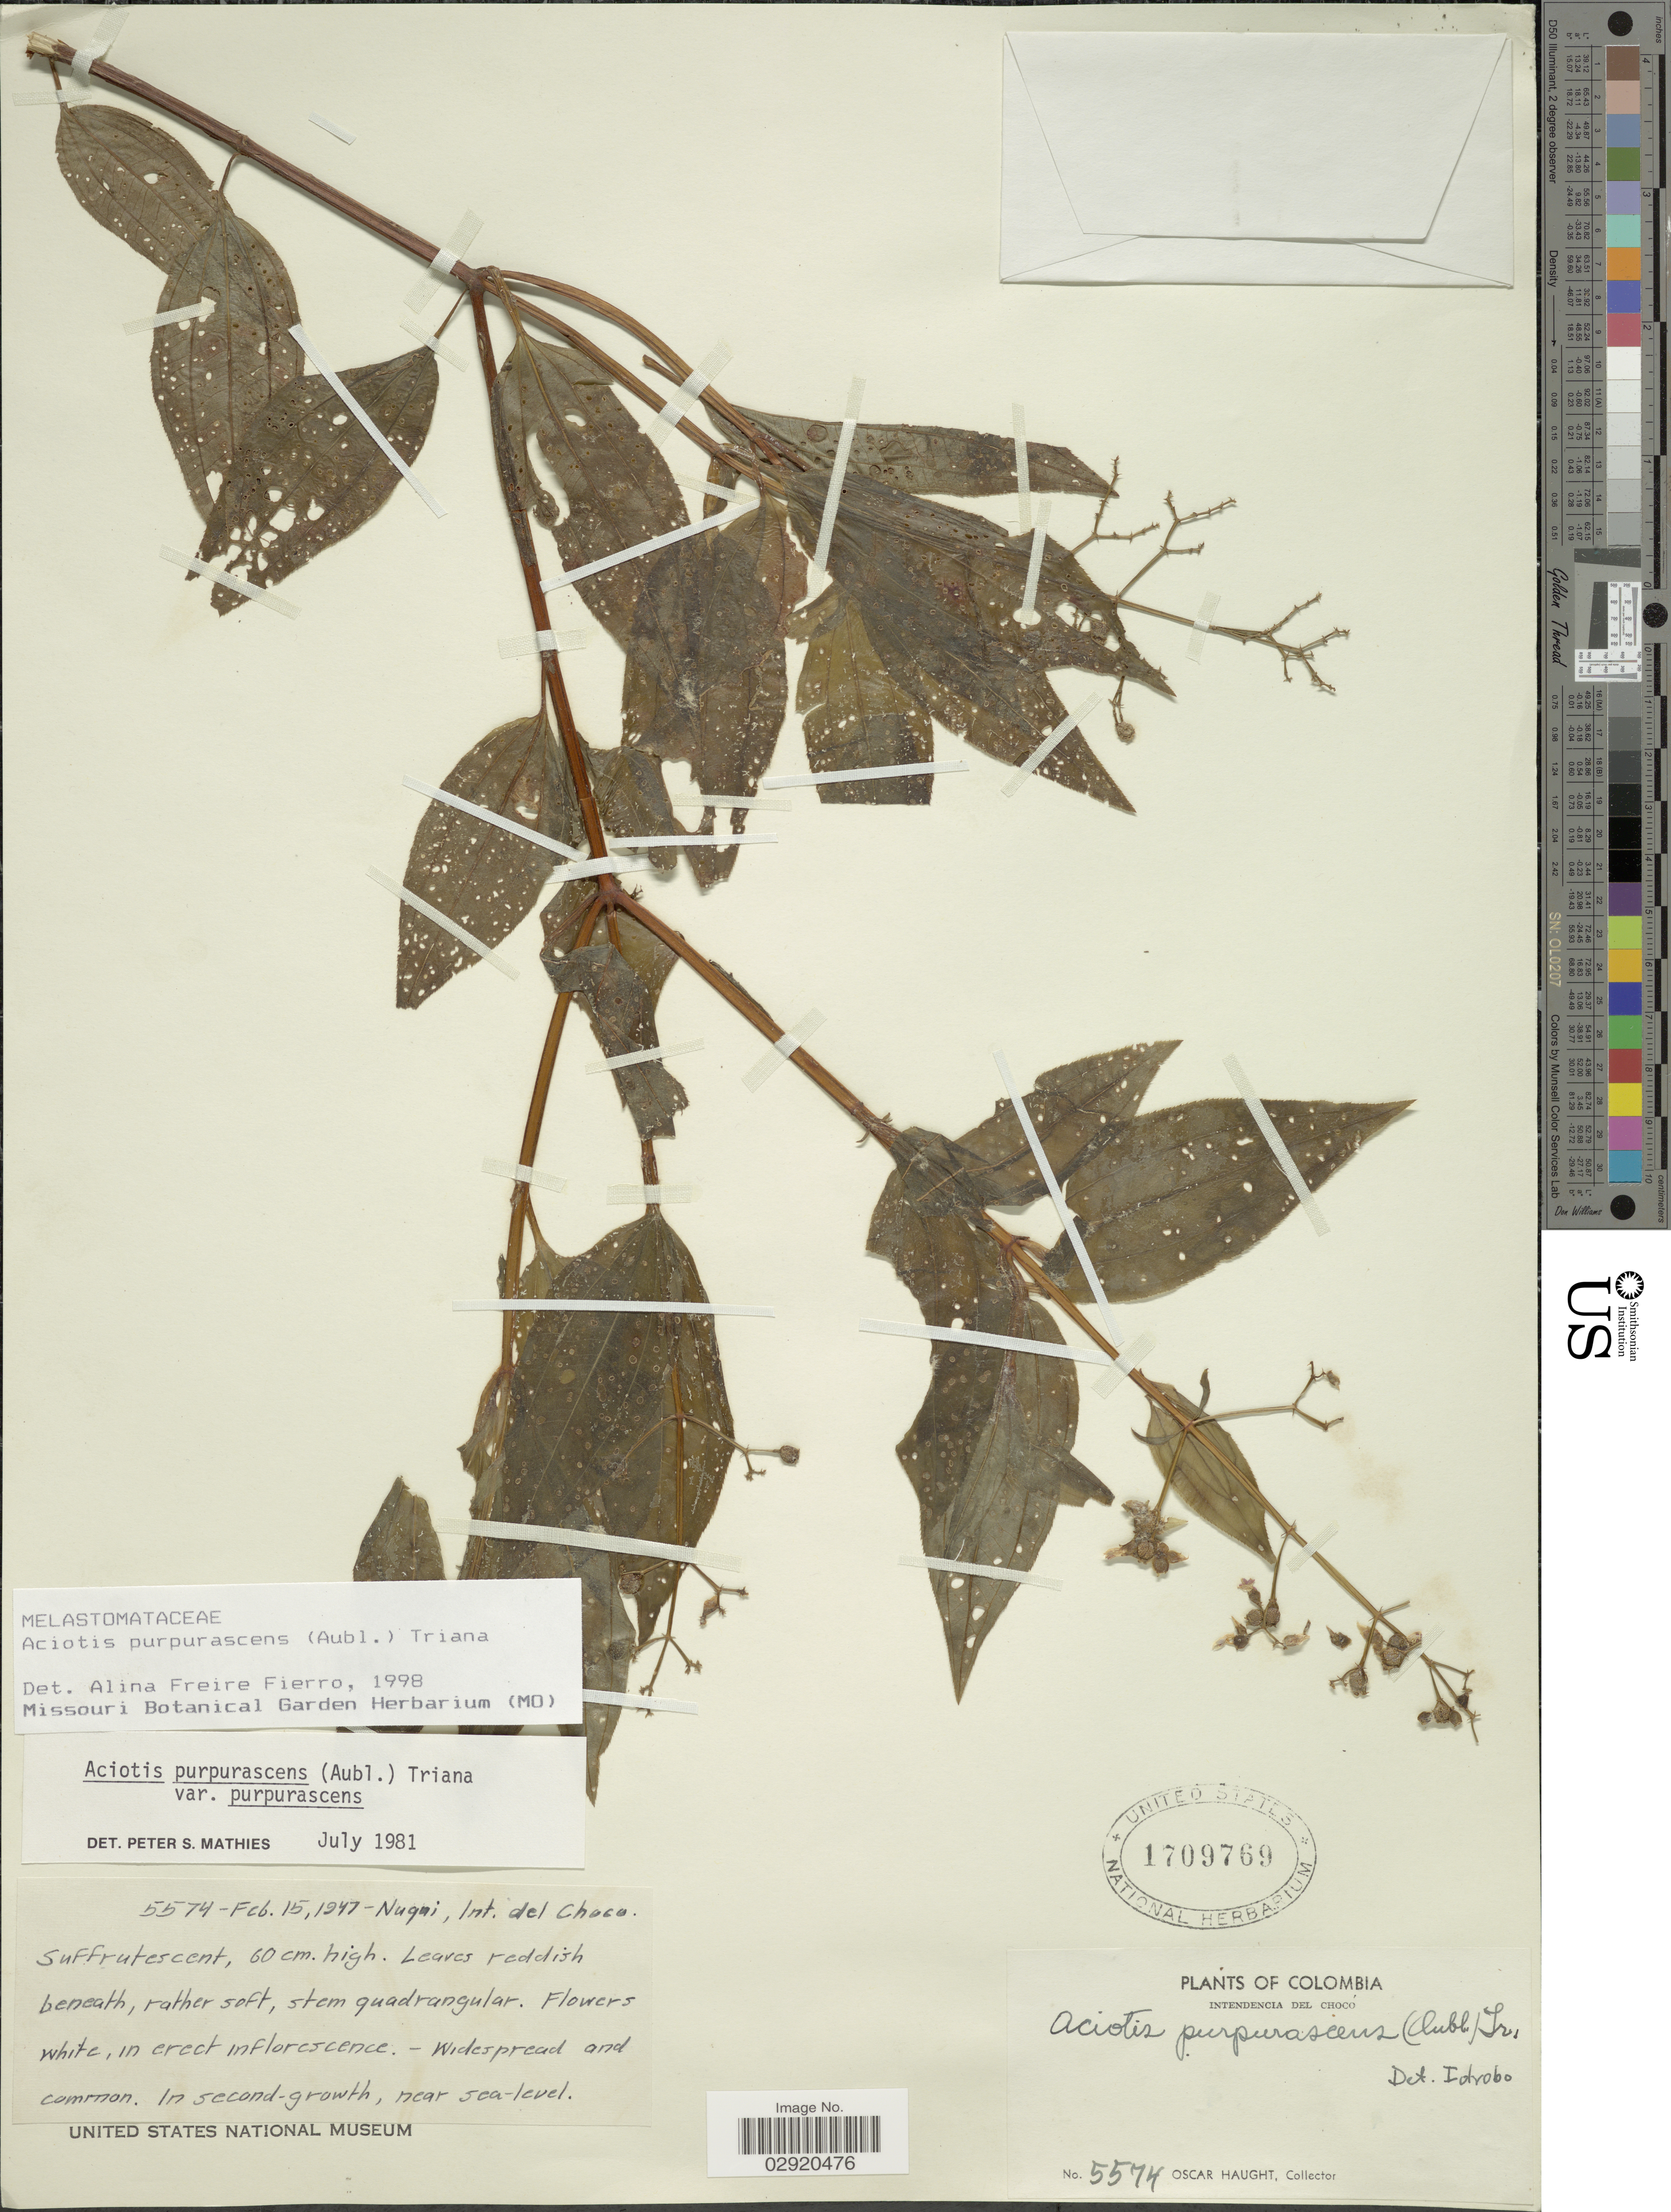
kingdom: Plantae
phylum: Tracheophyta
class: Magnoliopsida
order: Myrtales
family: Melastomataceae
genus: Aciotis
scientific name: Aciotis purpurascens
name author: (Aubl.) Triana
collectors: O. Haught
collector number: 5574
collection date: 1947-02-15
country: Colombia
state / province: Chocó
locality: Intendencia del Chocó. Nuqui.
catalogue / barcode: US 1709769